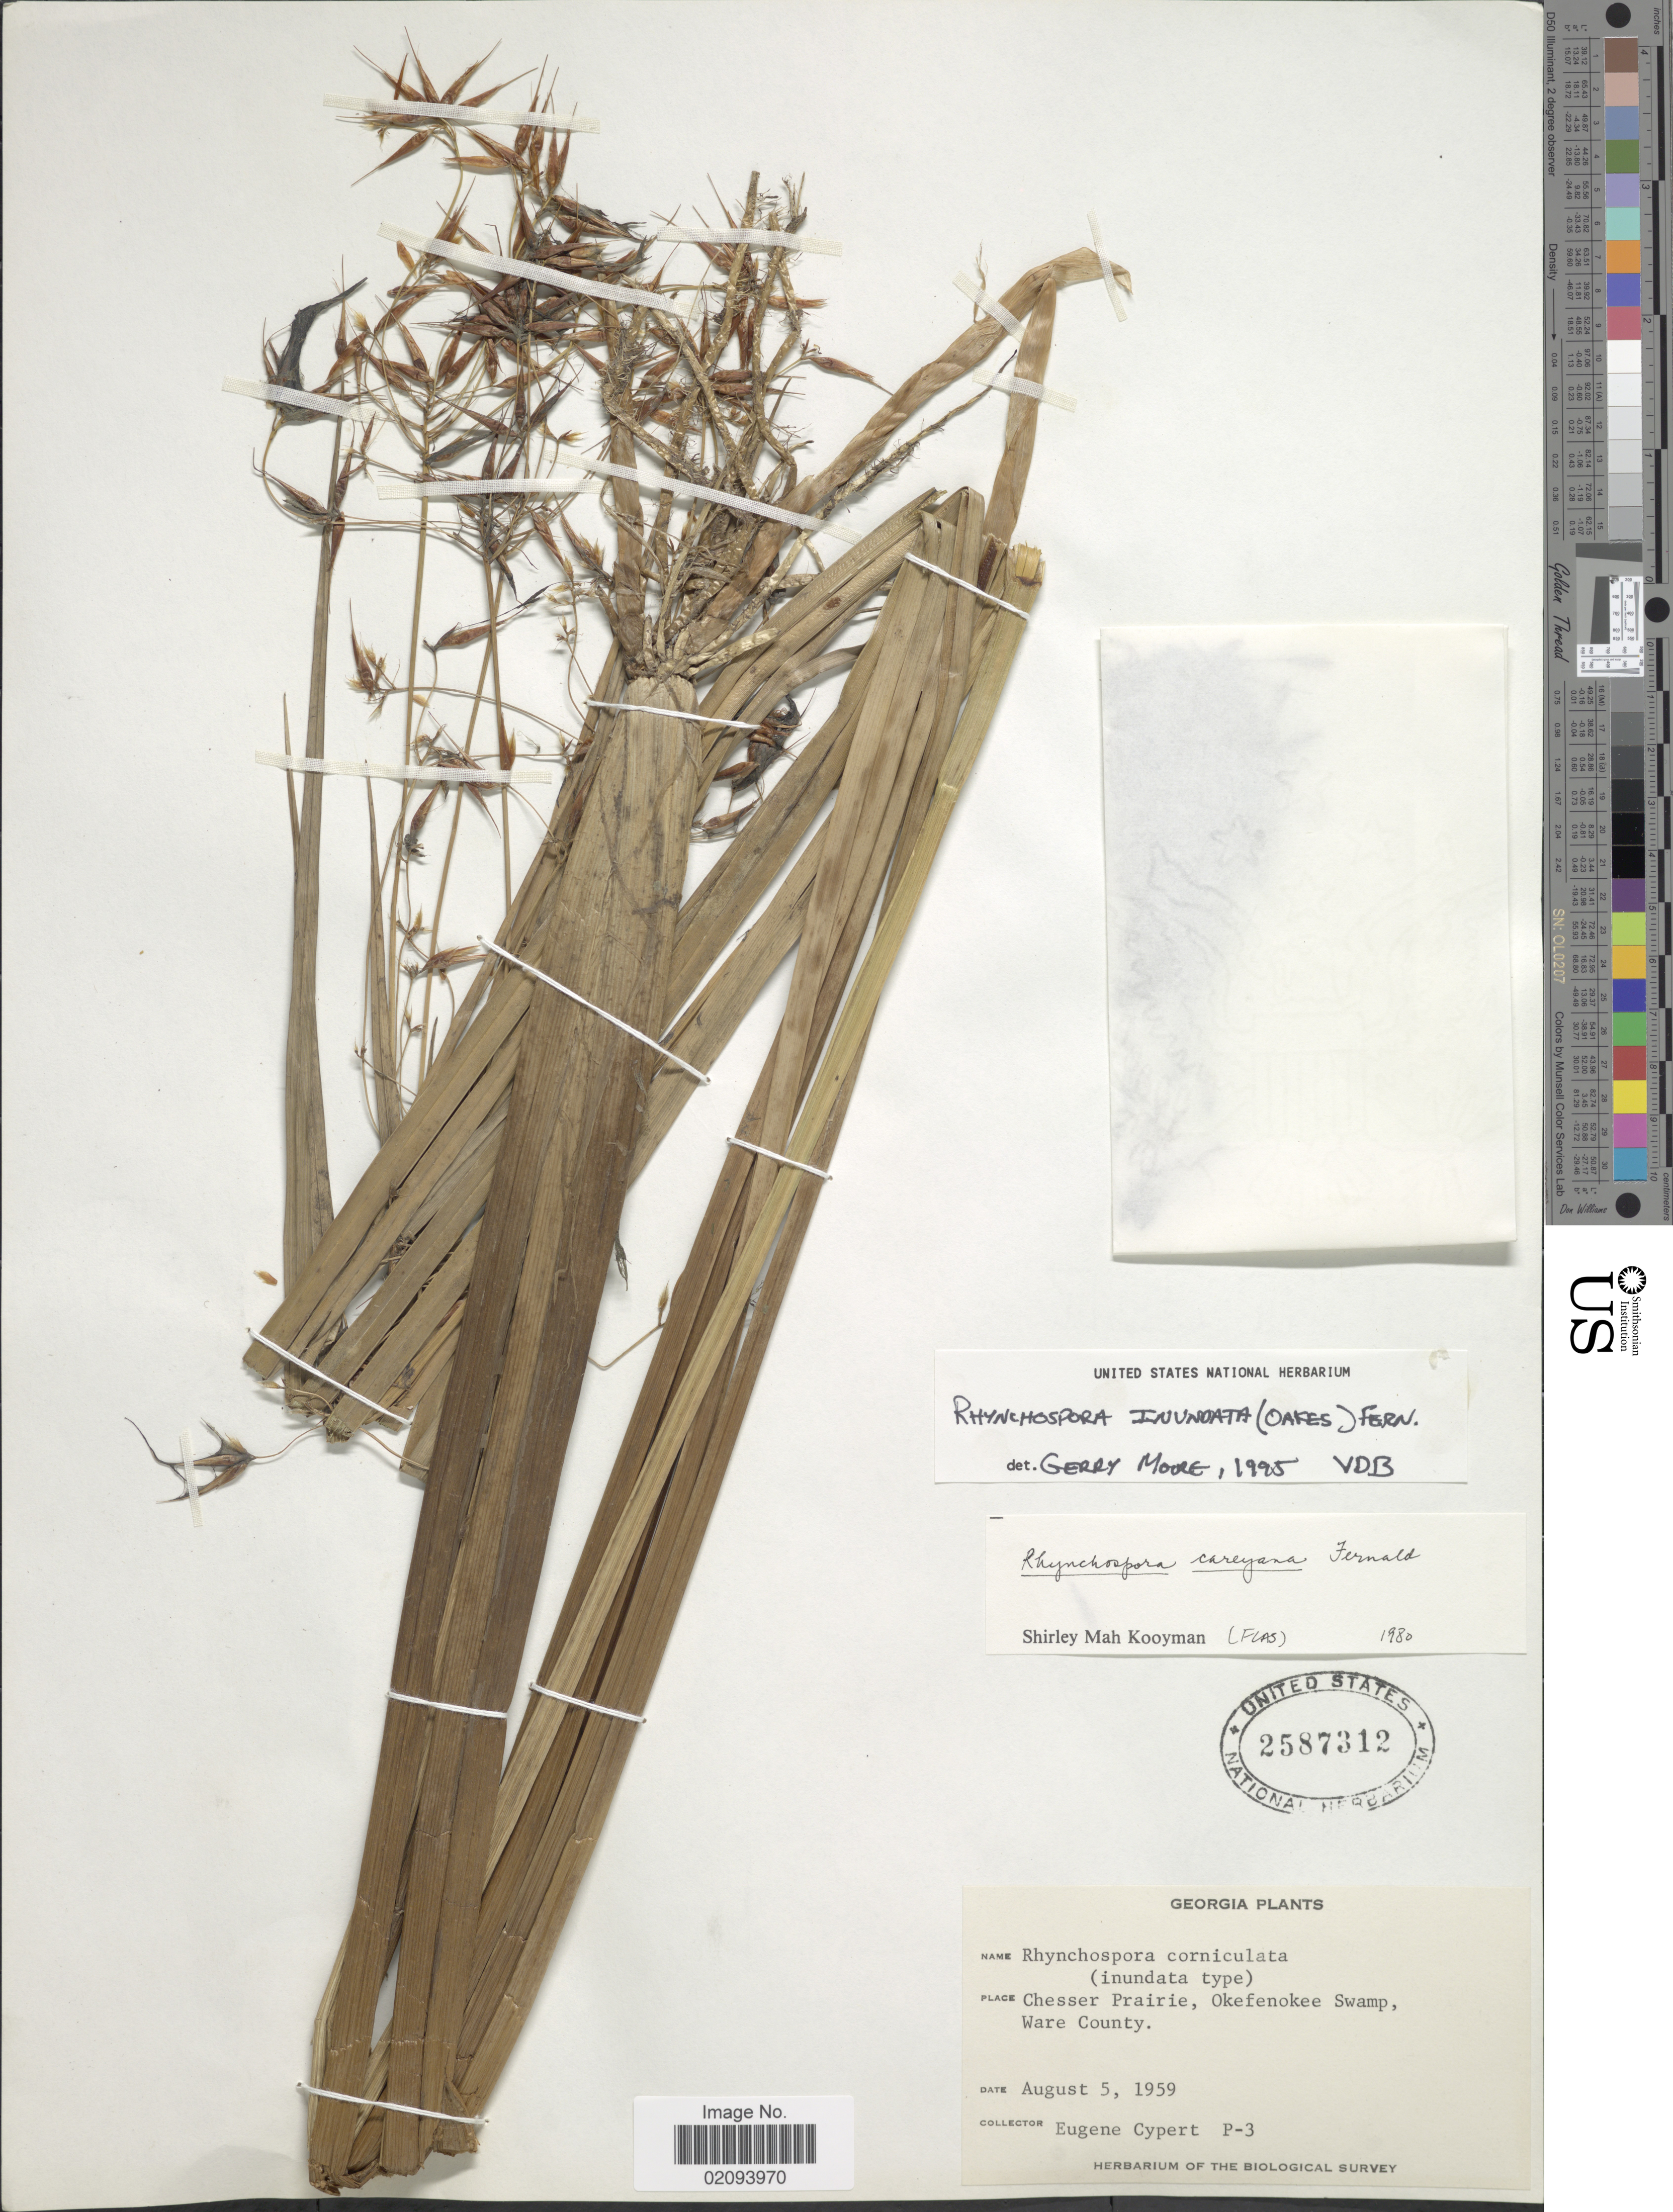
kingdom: Plantae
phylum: Tracheophyta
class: Liliopsida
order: Poales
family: Cyperaceae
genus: Rhynchospora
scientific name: Rhynchospora inundata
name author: (Oakes) Fernald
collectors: E. Cypert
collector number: P-3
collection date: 1959-08-05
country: United States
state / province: Georgia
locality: Chesser Prairie, Okefenokee Swamp, Ware County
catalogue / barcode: US 2587312